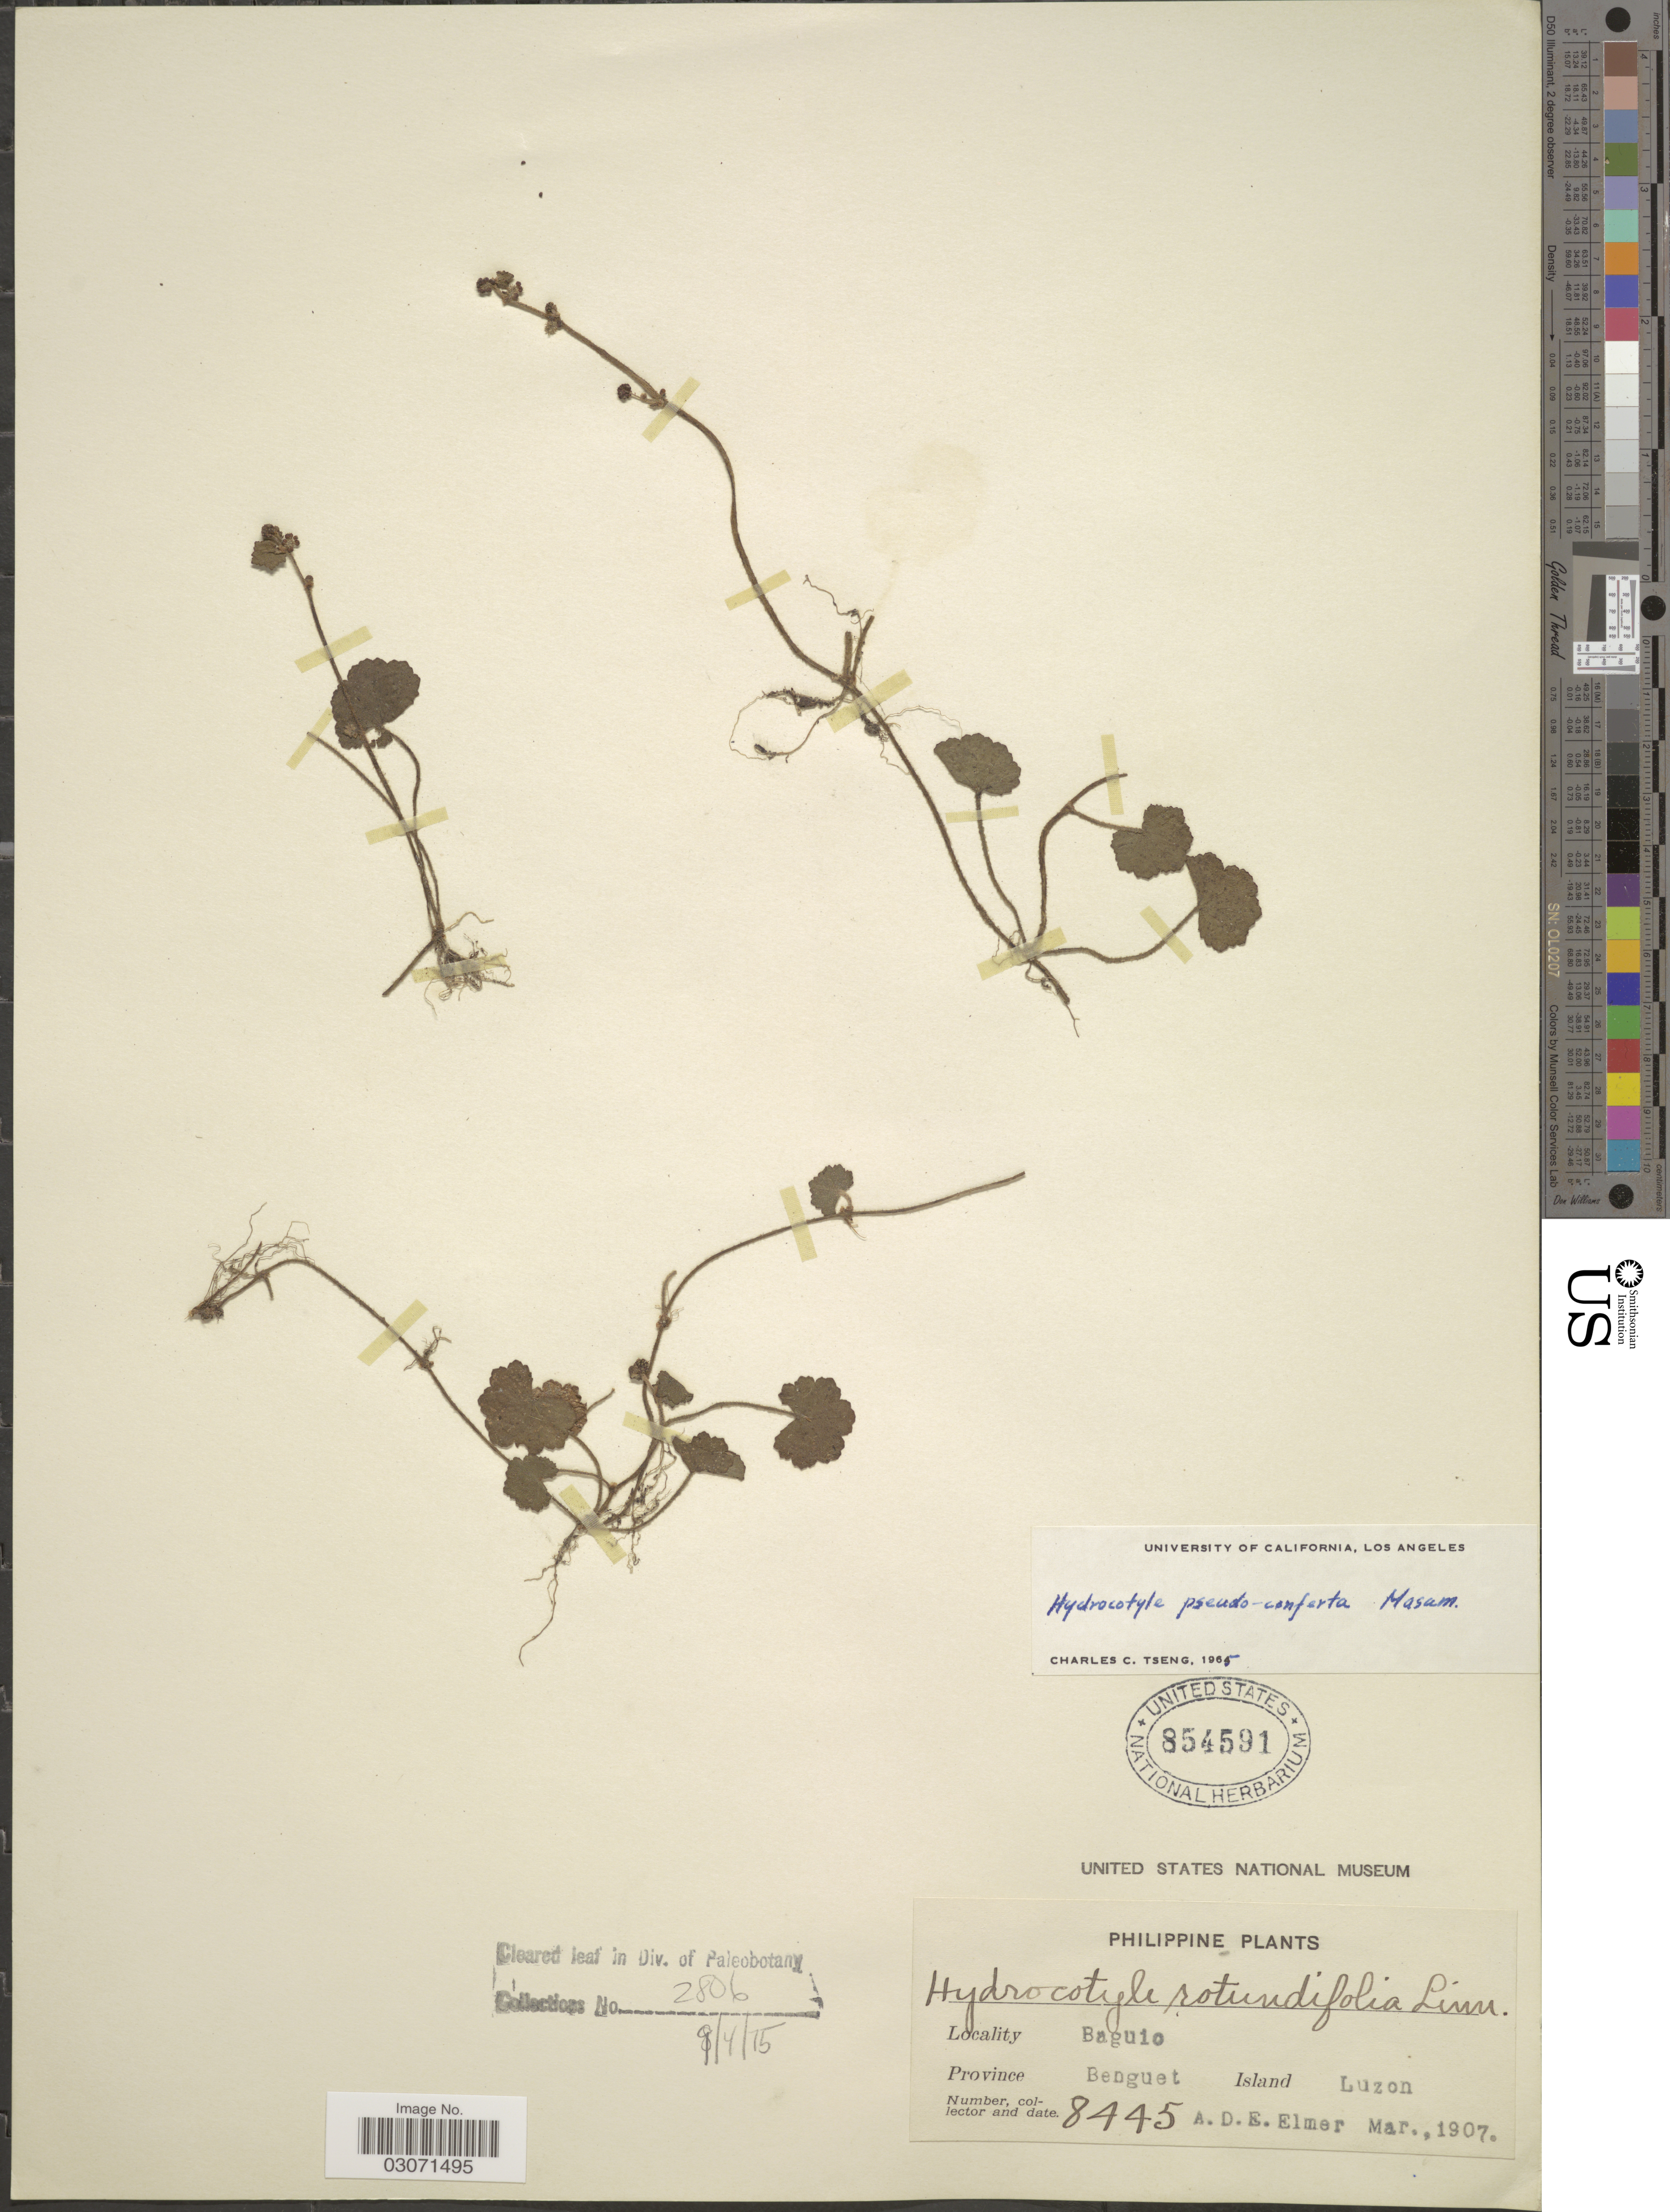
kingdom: Plantae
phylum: Tracheophyta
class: Magnoliopsida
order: Apiales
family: Araliaceae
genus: Hydrocotyle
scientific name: Hydrocotyle pseudoconferta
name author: Masam.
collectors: A. D. E. Elmer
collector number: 8445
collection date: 1907-03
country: Philippines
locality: Baguio. Province Benguet. Island Luzon.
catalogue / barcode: US 854591